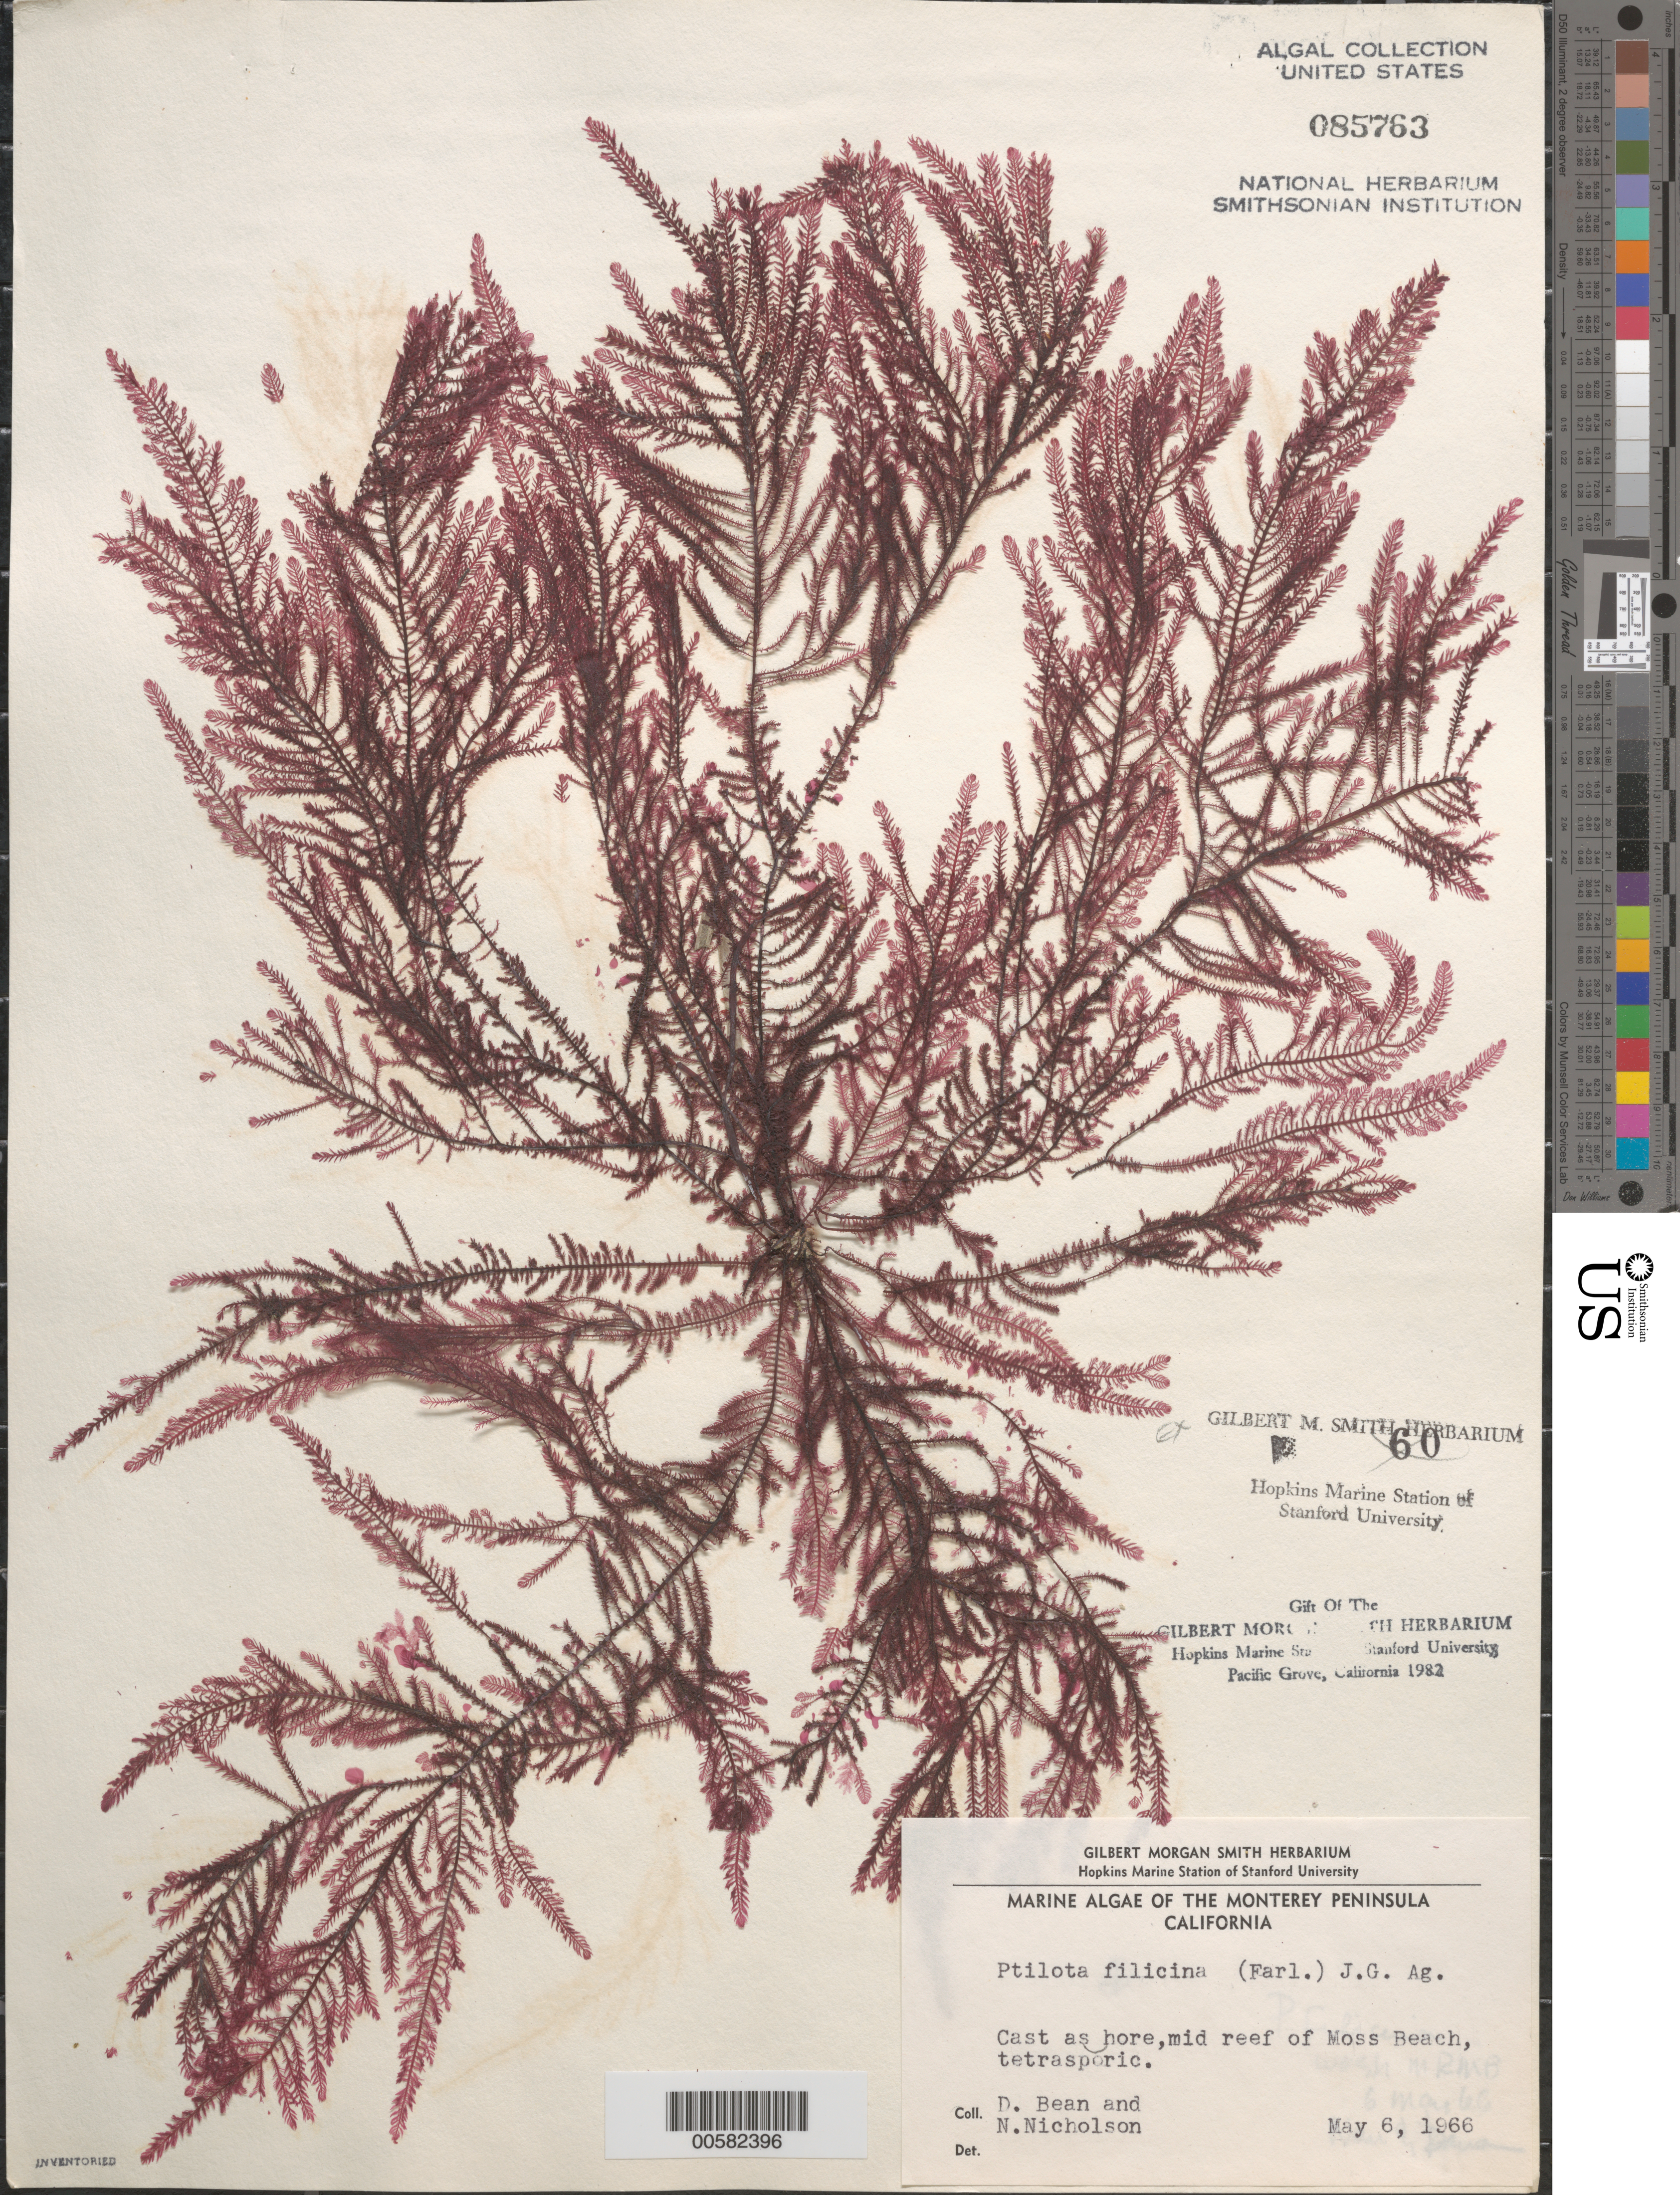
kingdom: Plantae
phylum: Rhodophyta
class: Florideophyceae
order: Ceramiales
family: Wrangeliaceae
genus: Ptilota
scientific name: Ptilota filicina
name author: J. Agardh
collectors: D. Bean & N. Nicholson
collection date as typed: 06 May 1966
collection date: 1966-05-06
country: United States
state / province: California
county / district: Monterey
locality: Middle Reef of Moss Beach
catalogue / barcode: US 85763